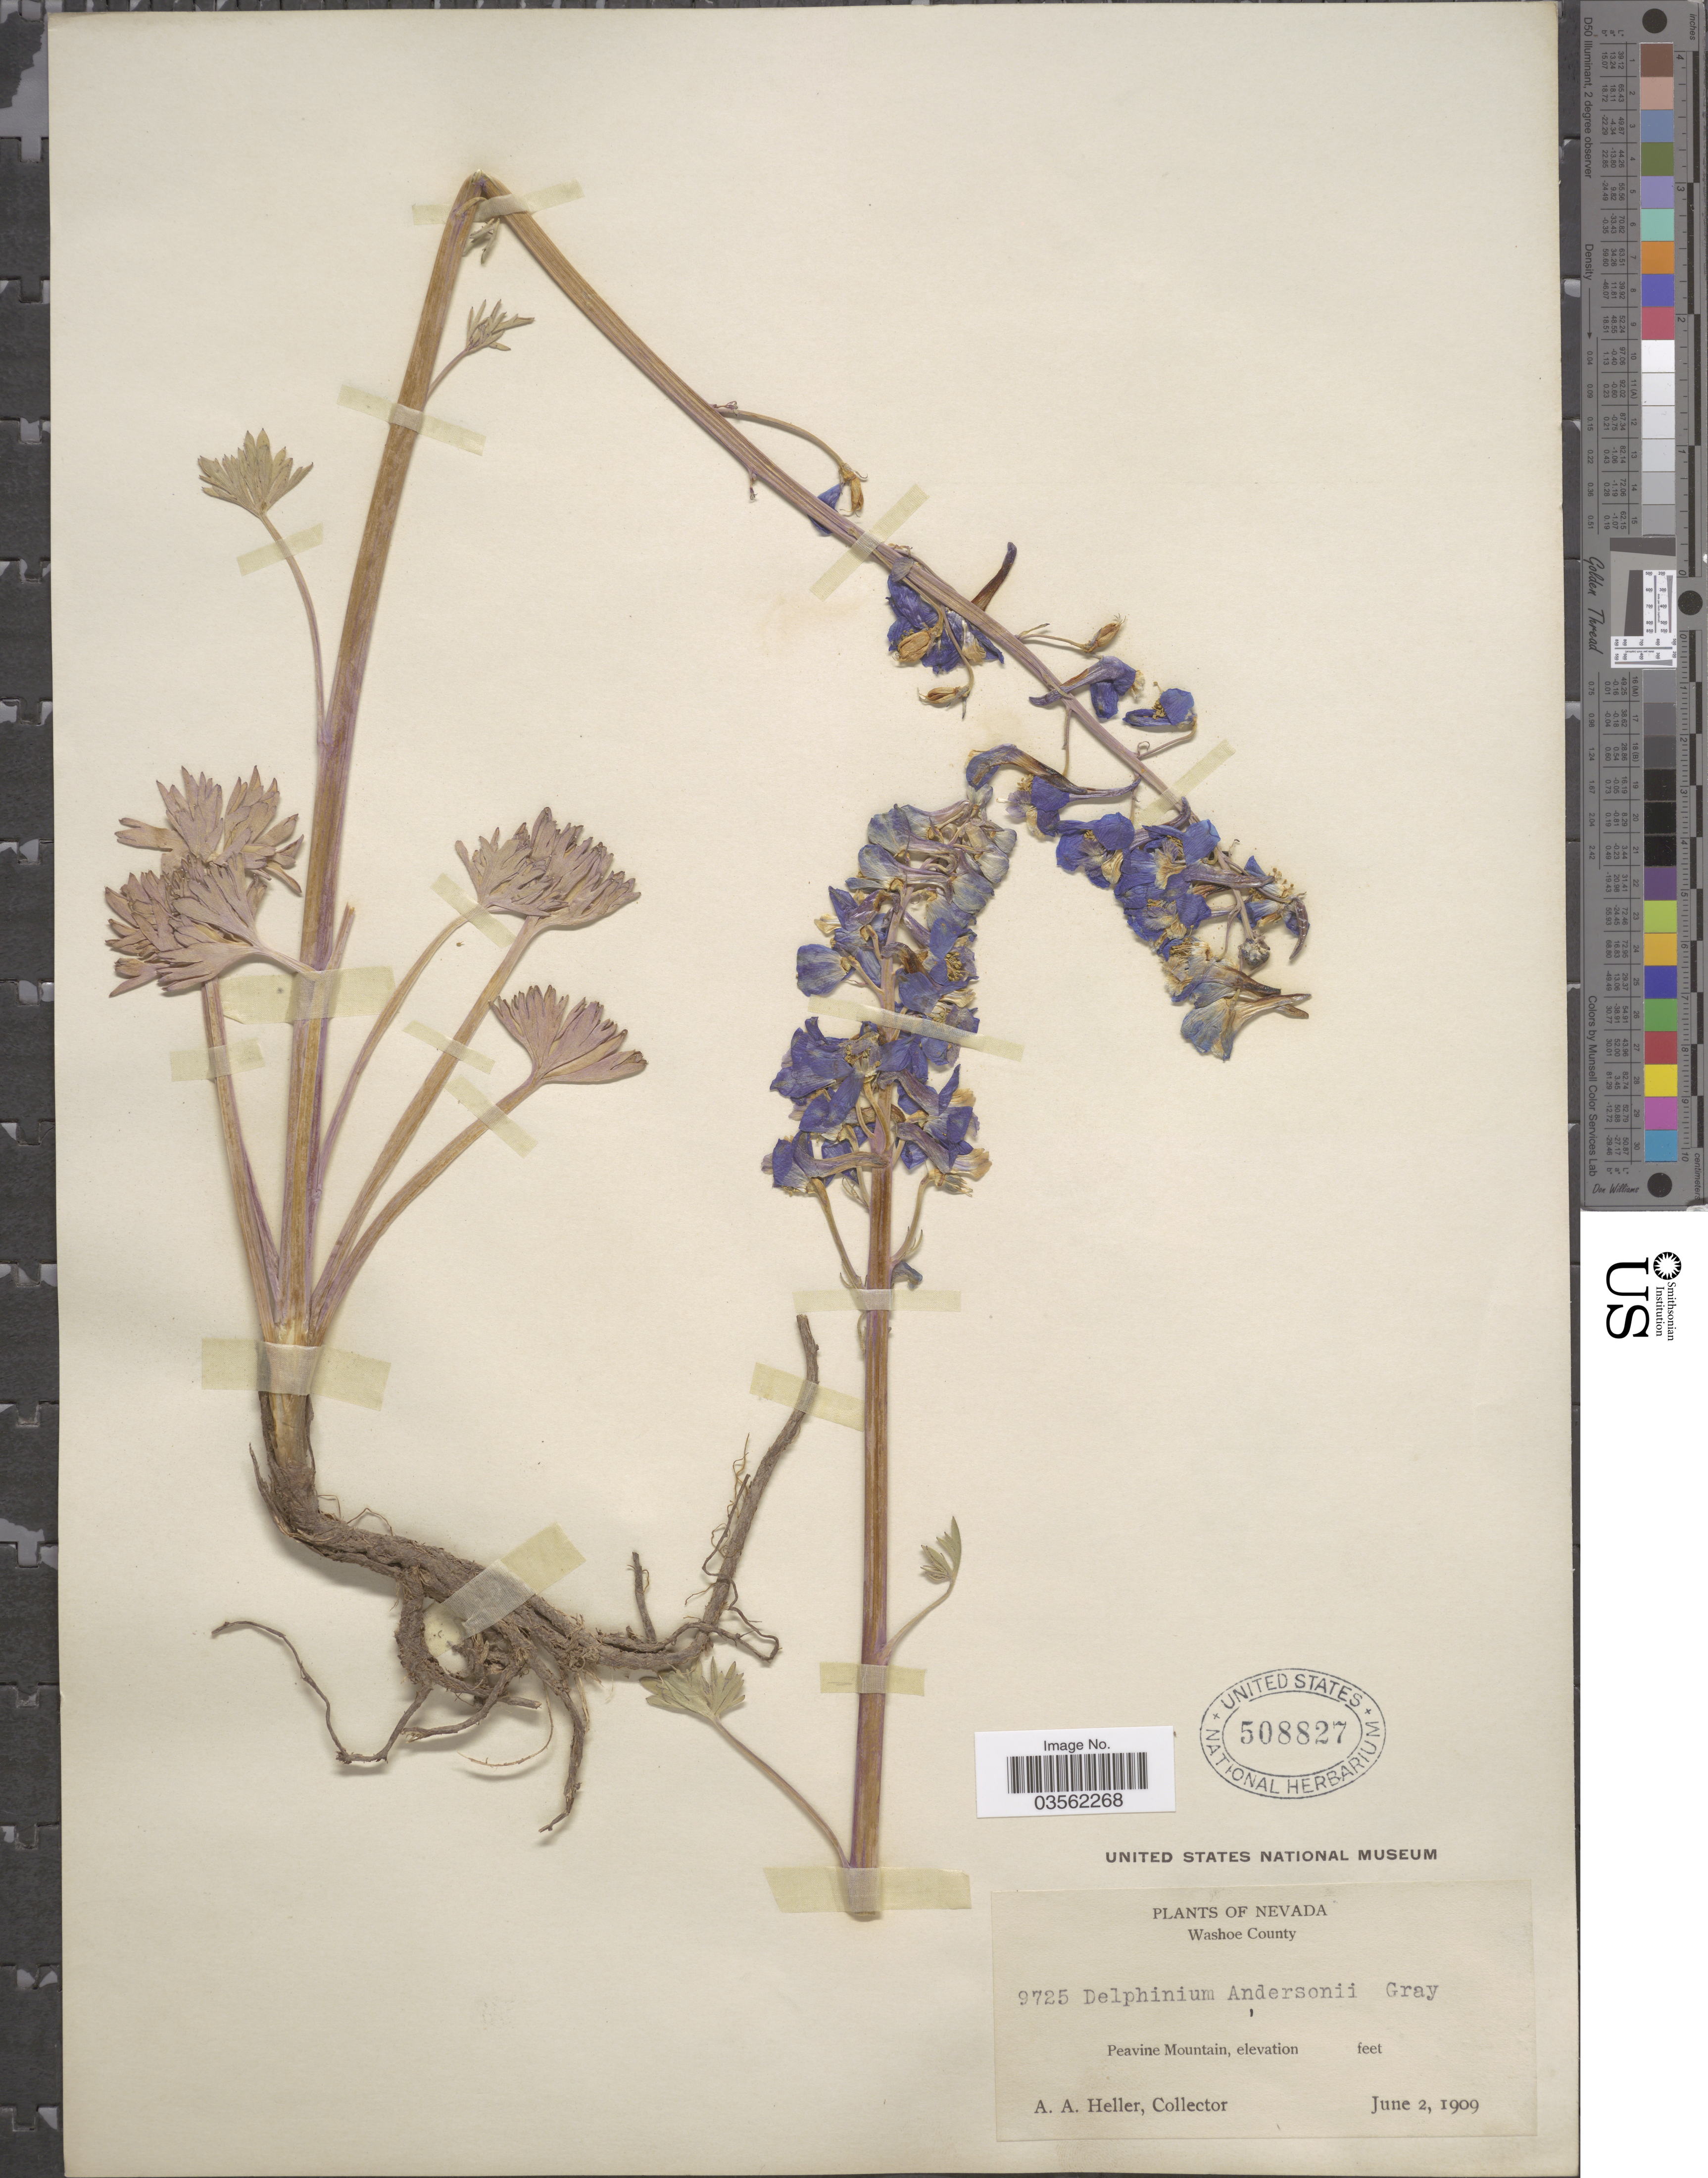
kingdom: Plantae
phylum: Tracheophyta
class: Magnoliopsida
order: Ranunculales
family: Ranunculaceae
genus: Delphinium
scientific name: Delphinium andersonii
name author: A. Gray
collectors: A. A. Heller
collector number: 9725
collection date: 1909-06-02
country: United States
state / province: Nevada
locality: Washoe County. Peavine Mountain.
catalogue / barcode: US 508827